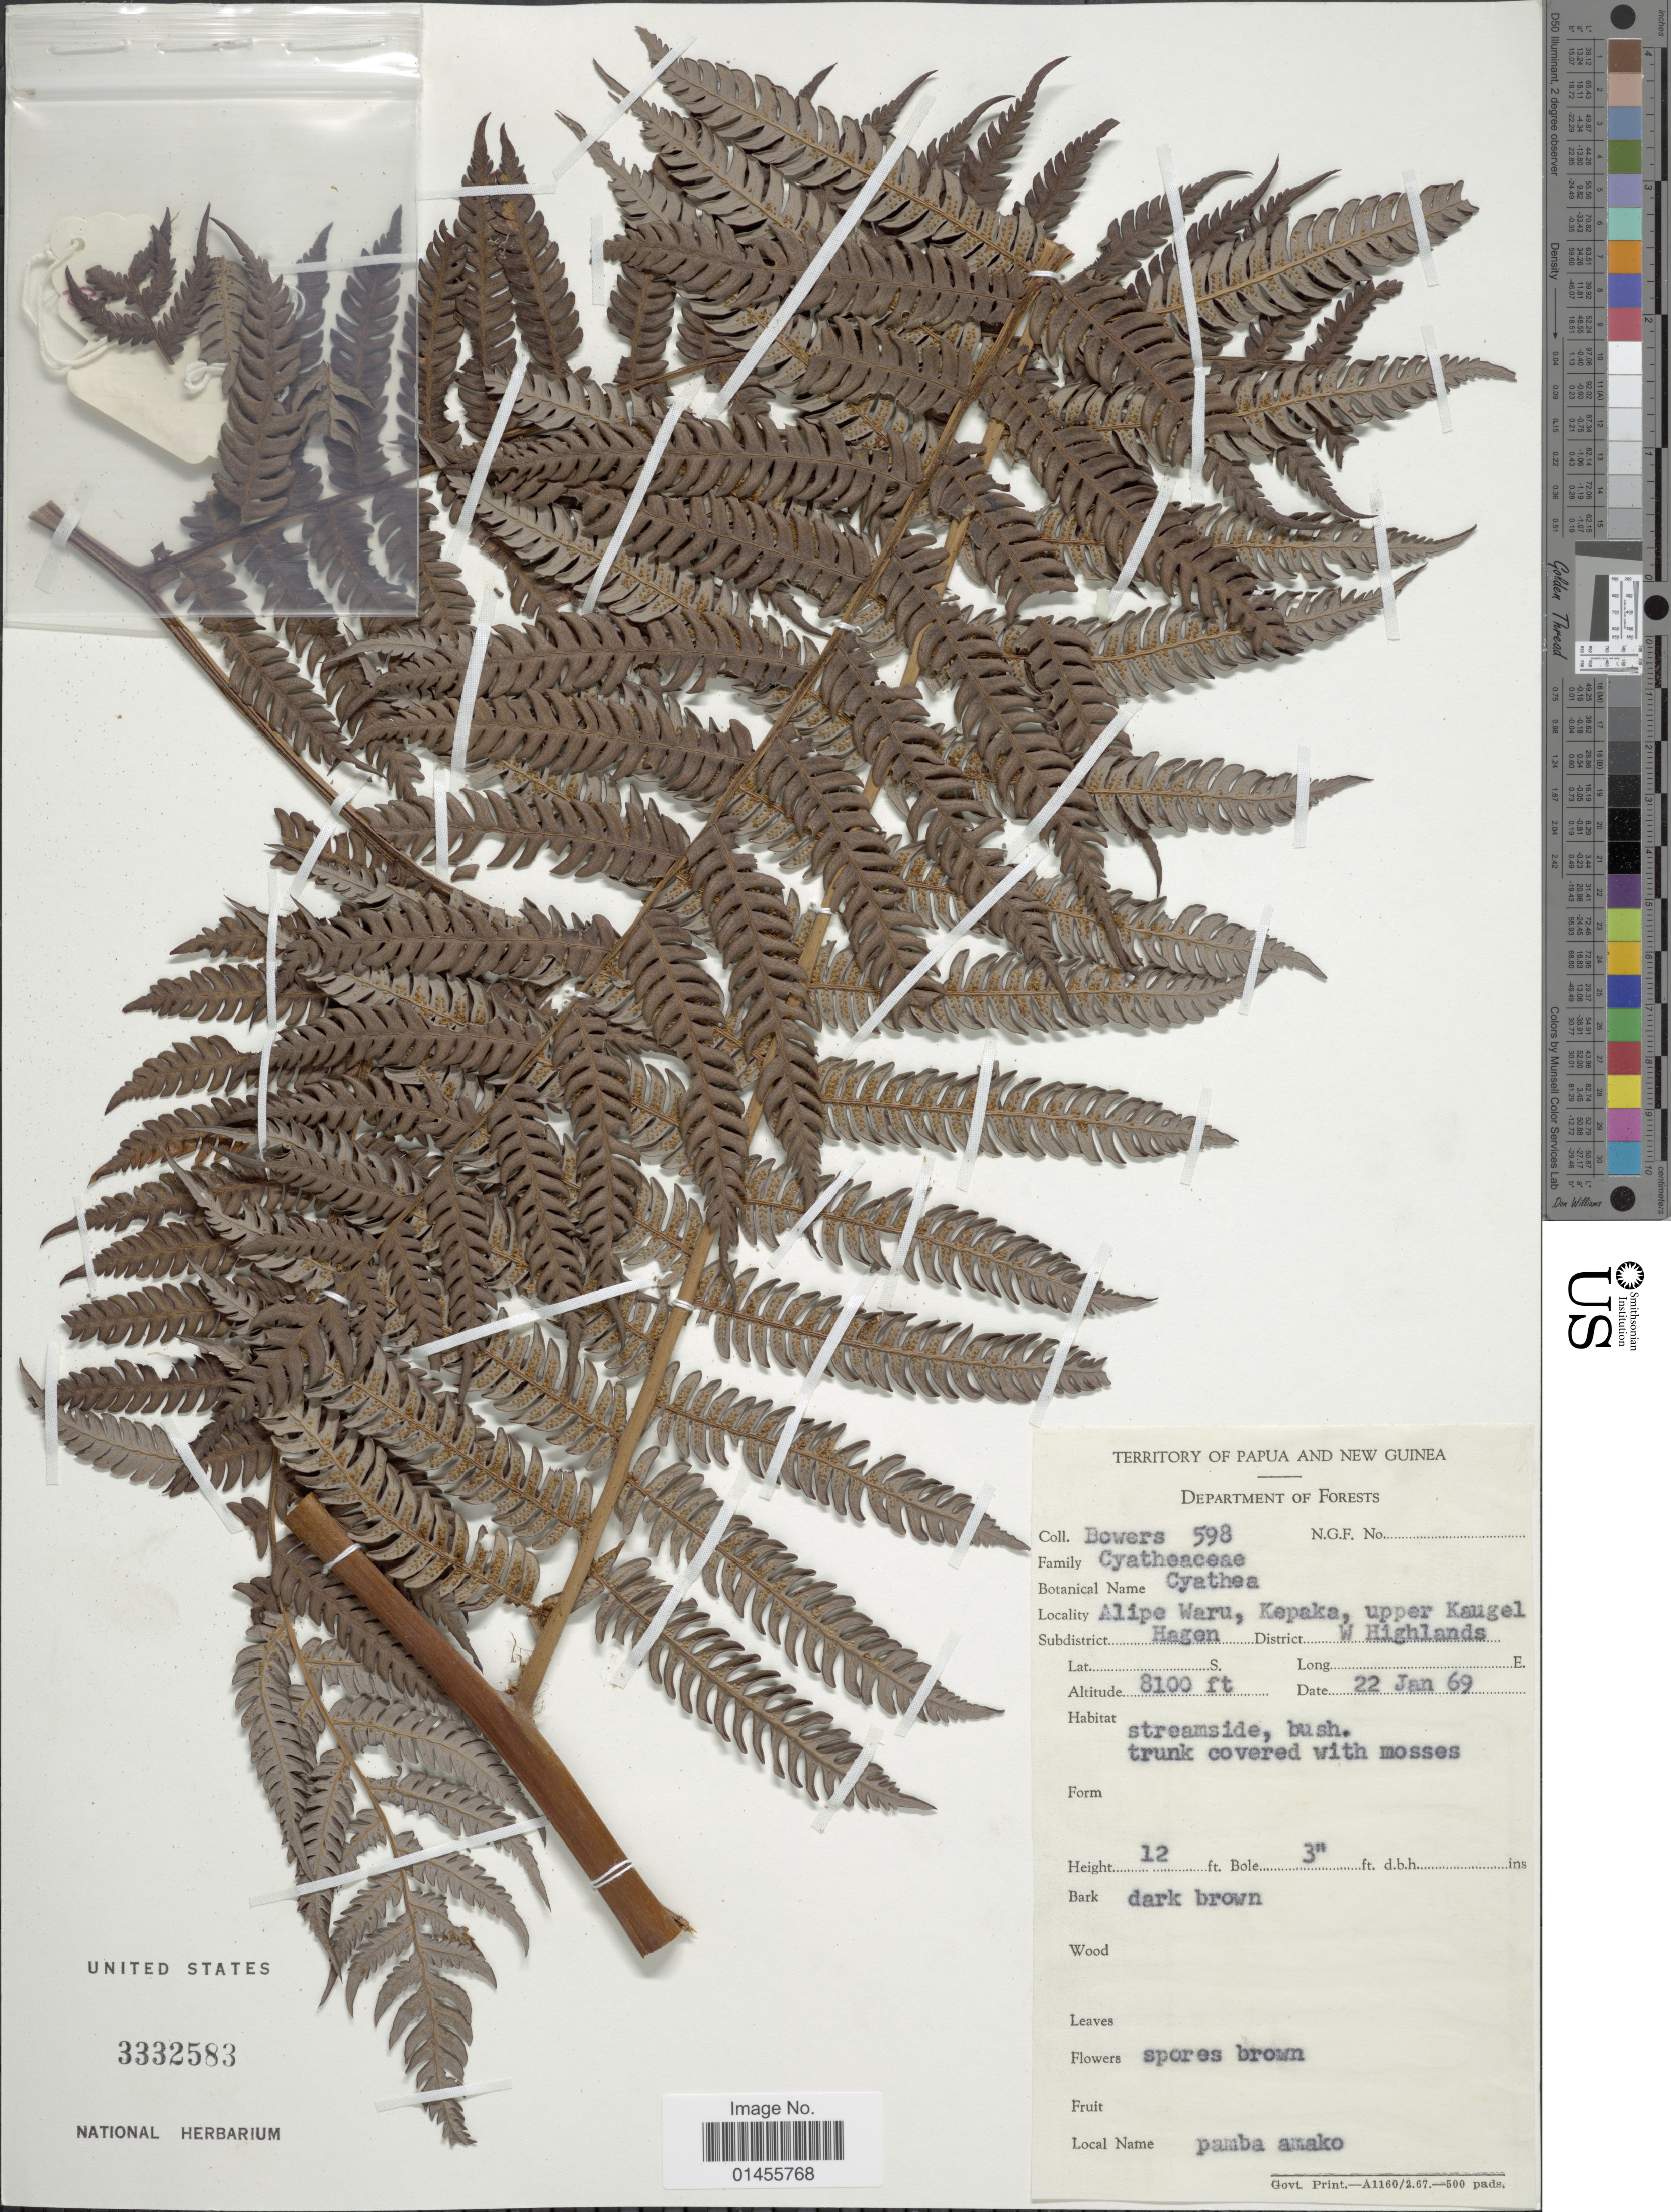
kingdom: Plantae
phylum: Tracheophyta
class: Polypodiopsida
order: Cyatheales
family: Cyatheaceae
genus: Alsophila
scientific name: Alsophila sp.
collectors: -. Bowers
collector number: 598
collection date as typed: Transcribed d/m/y: 22/1/69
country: Papua New Guinea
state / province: Western Highlands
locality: Papua, New Guinea, Alipe Waru, Kepaka, upper Kaugel, Subdistrict Hagen, District W. Highlands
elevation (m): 2469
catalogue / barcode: US 3332583